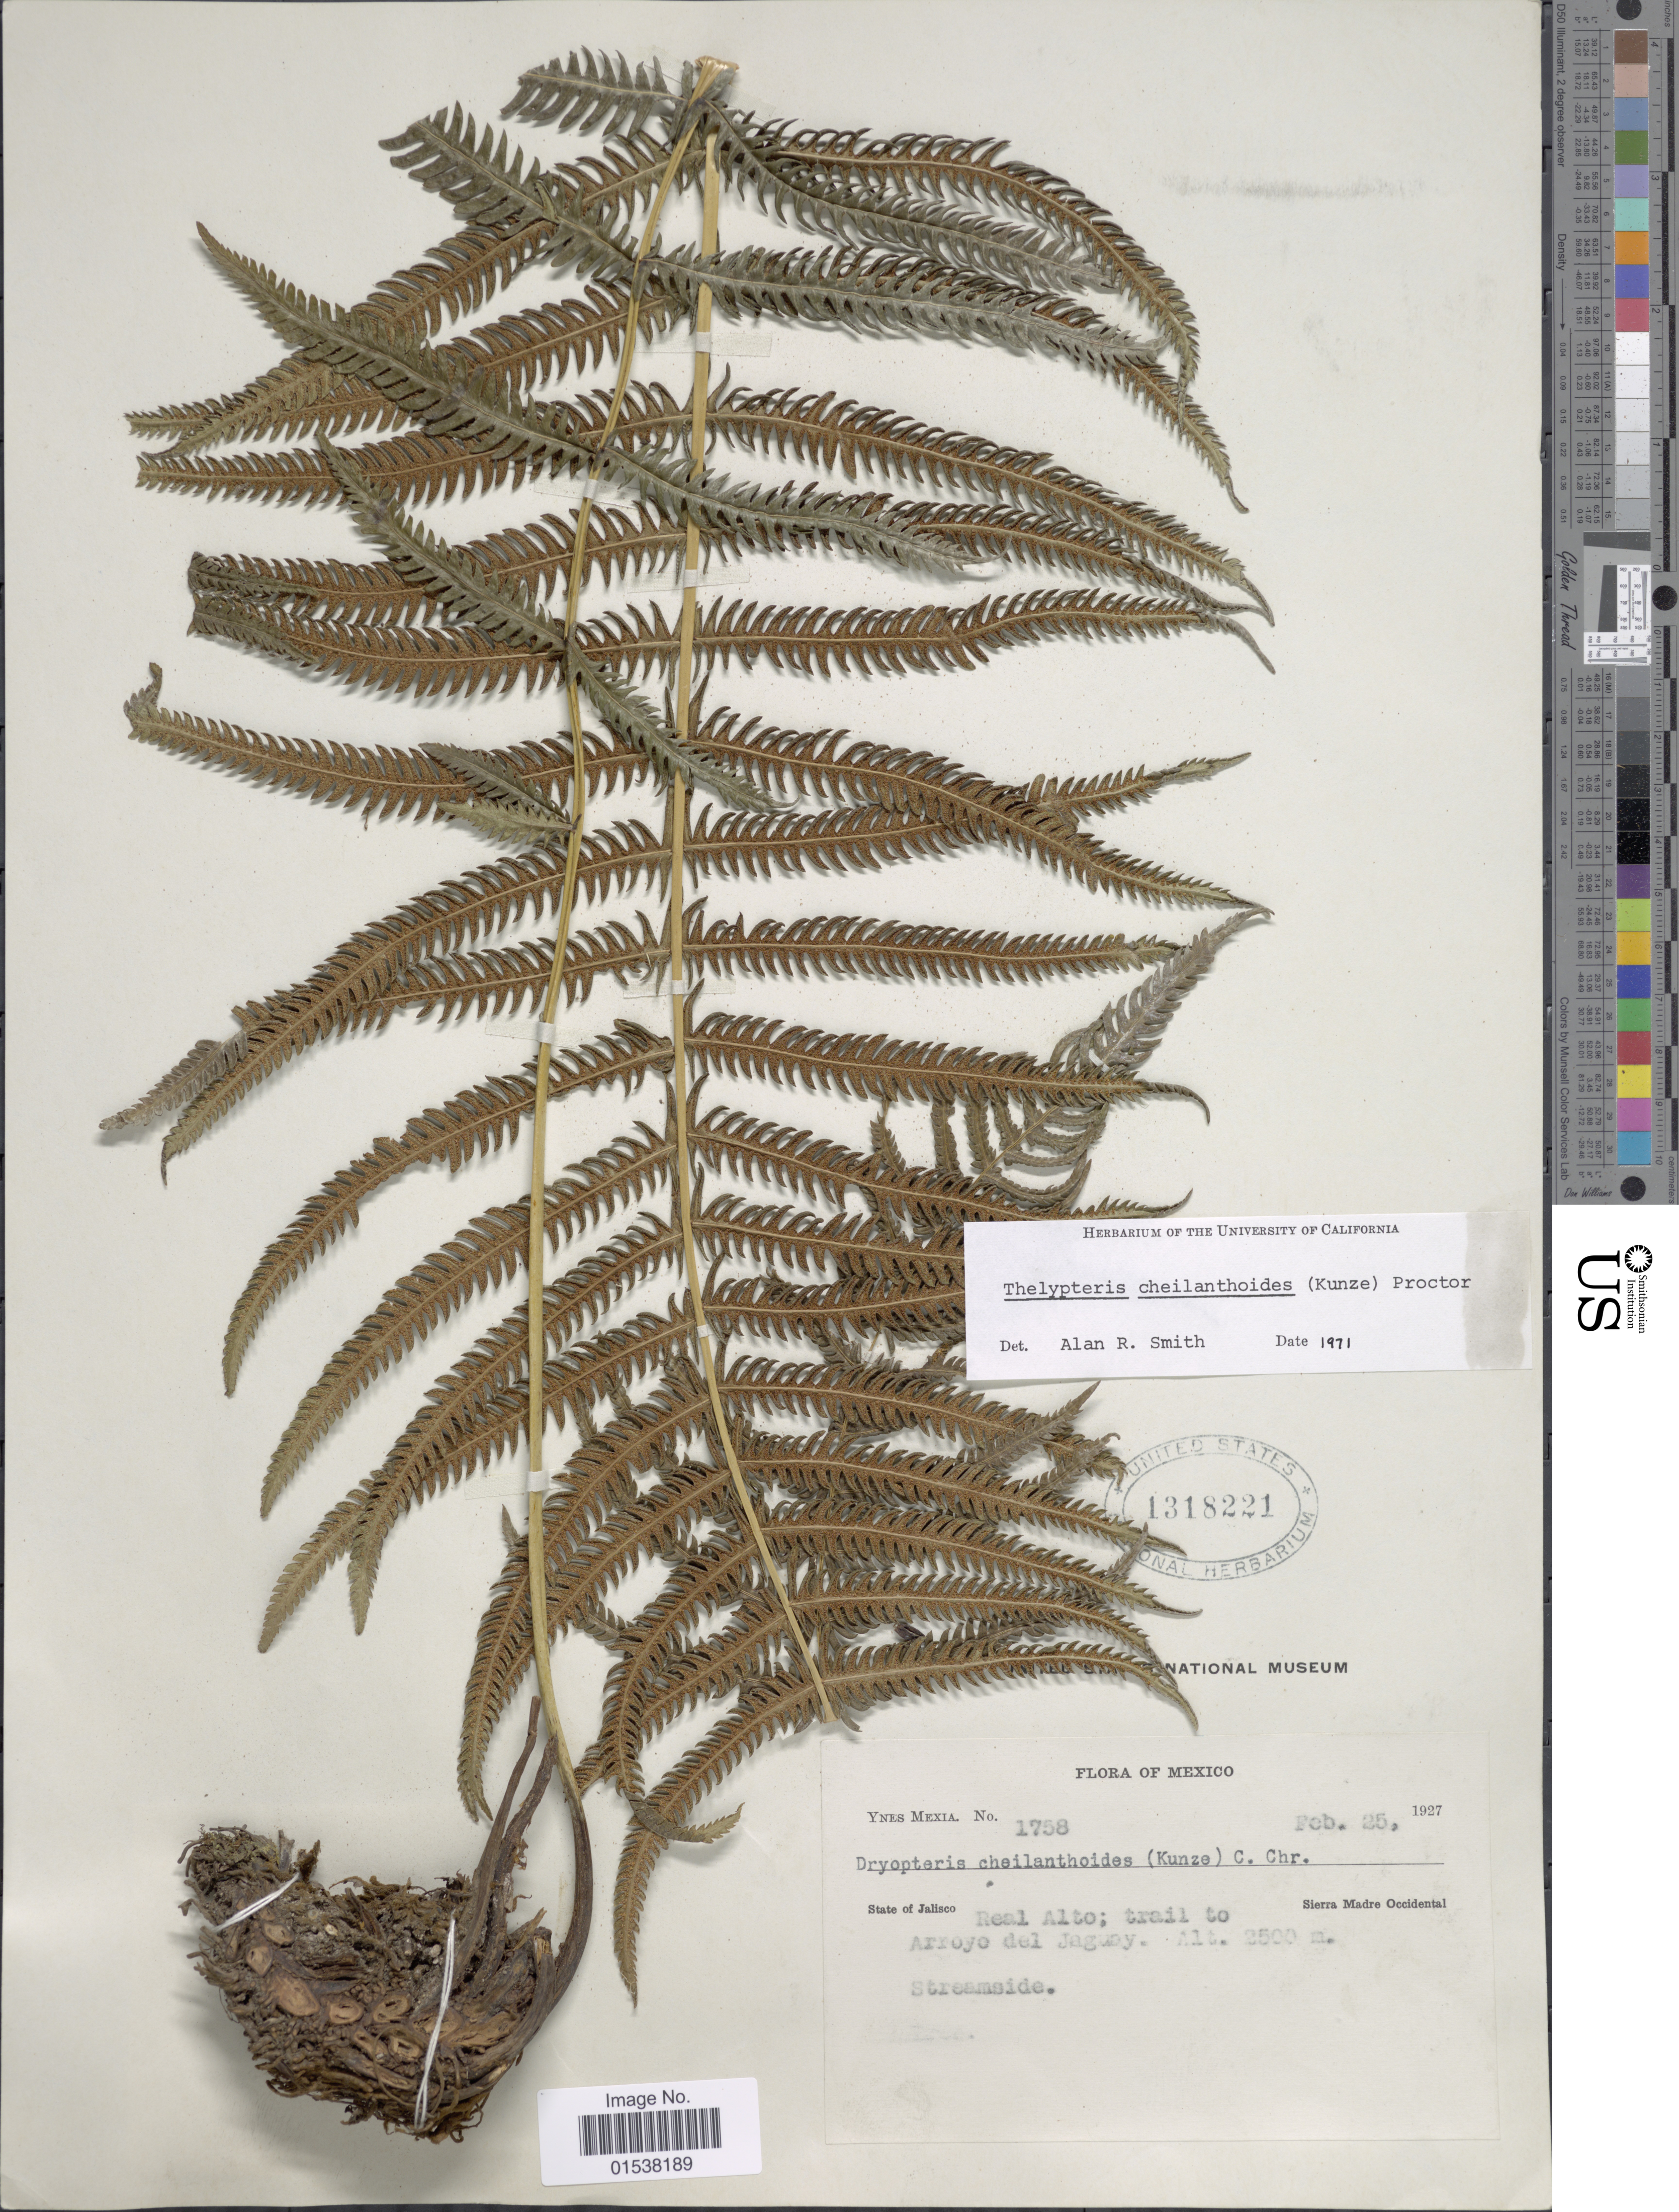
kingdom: Plantae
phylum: Tracheophyta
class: Polypodiopsida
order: Polypodiales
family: Thelypteridaceae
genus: Amauropelta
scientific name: Amauropelta cheilanthoides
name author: (Kunze) Á. Löve & D. Löve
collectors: Y. Mexia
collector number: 1758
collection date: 1927-02-25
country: Mexico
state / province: Jalisco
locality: State of Jalisco, Real Alto, trail to Arroyo del Jaguey, Sierra Madre Occidental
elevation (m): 2500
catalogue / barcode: US 1318221